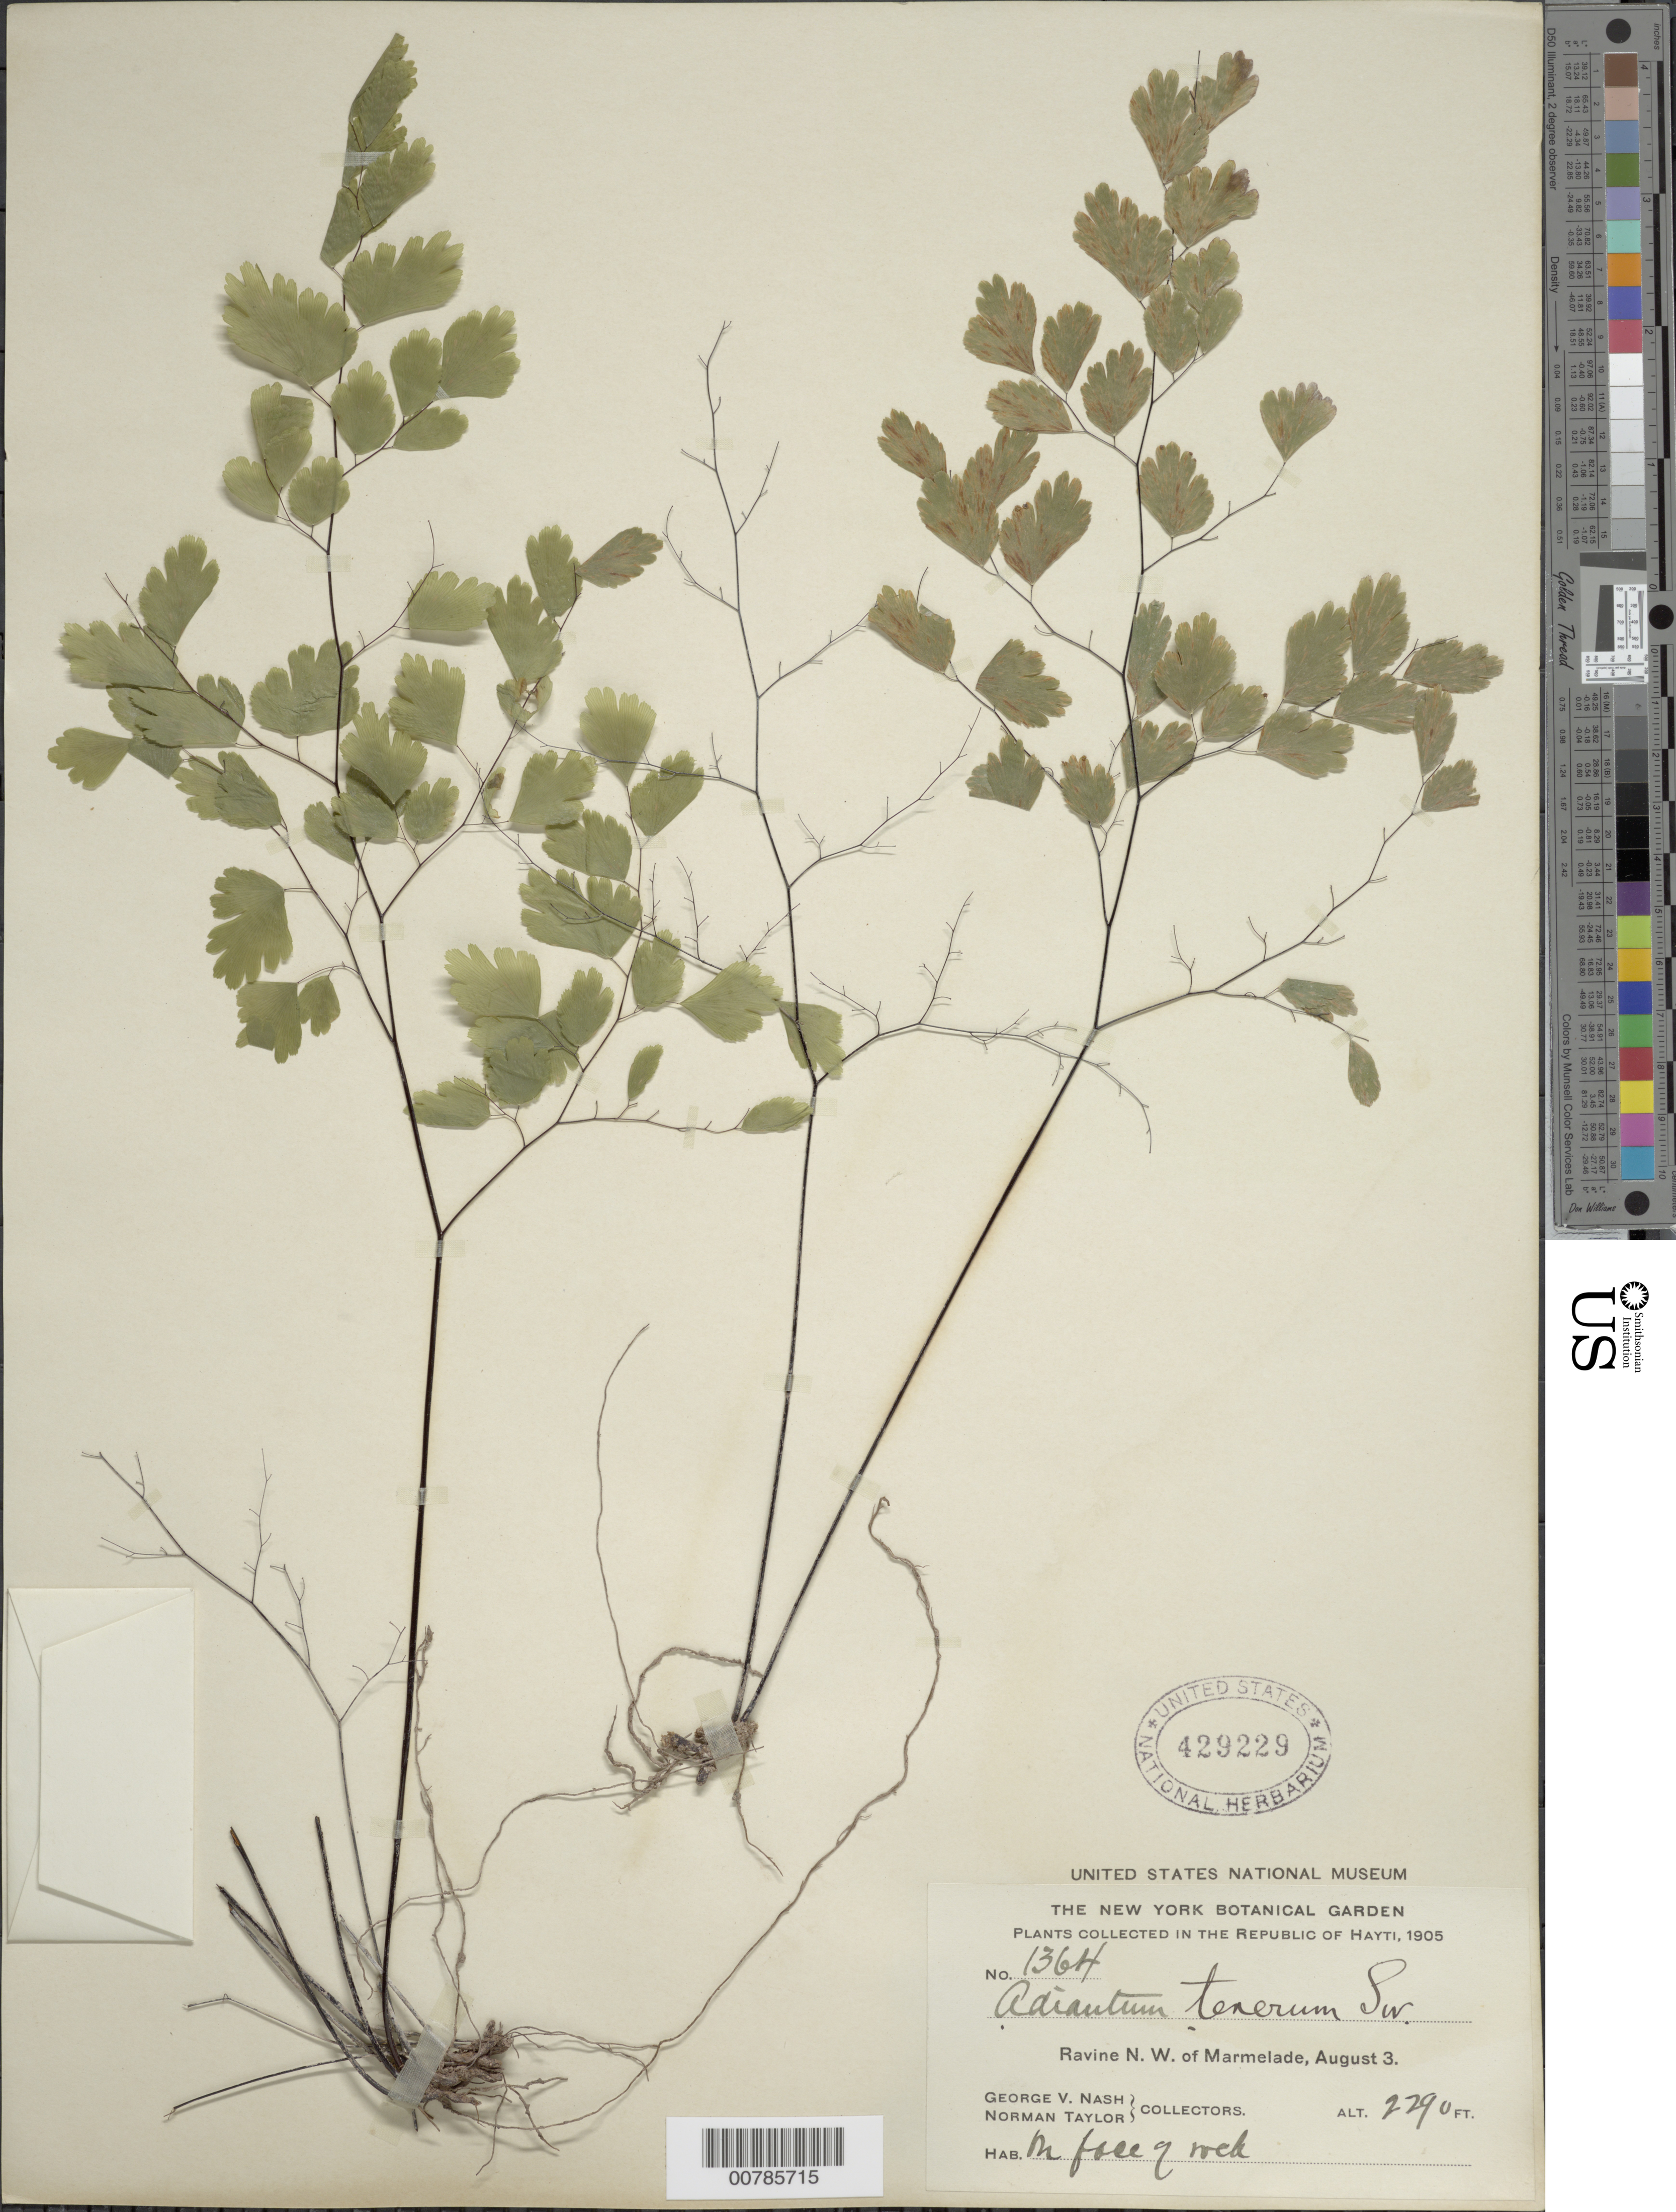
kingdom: Plantae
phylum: Tracheophyta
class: Polypodiopsida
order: Polypodiales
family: Pteridaceae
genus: Adiantum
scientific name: Adiantum tenerum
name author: Sw.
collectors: G. V. Nash & N. Taylor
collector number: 1364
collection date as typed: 03 Aug 1905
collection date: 1905-08-03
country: Haiti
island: Hispaniola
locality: Marmelade, NW of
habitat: Ravine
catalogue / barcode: US 429229